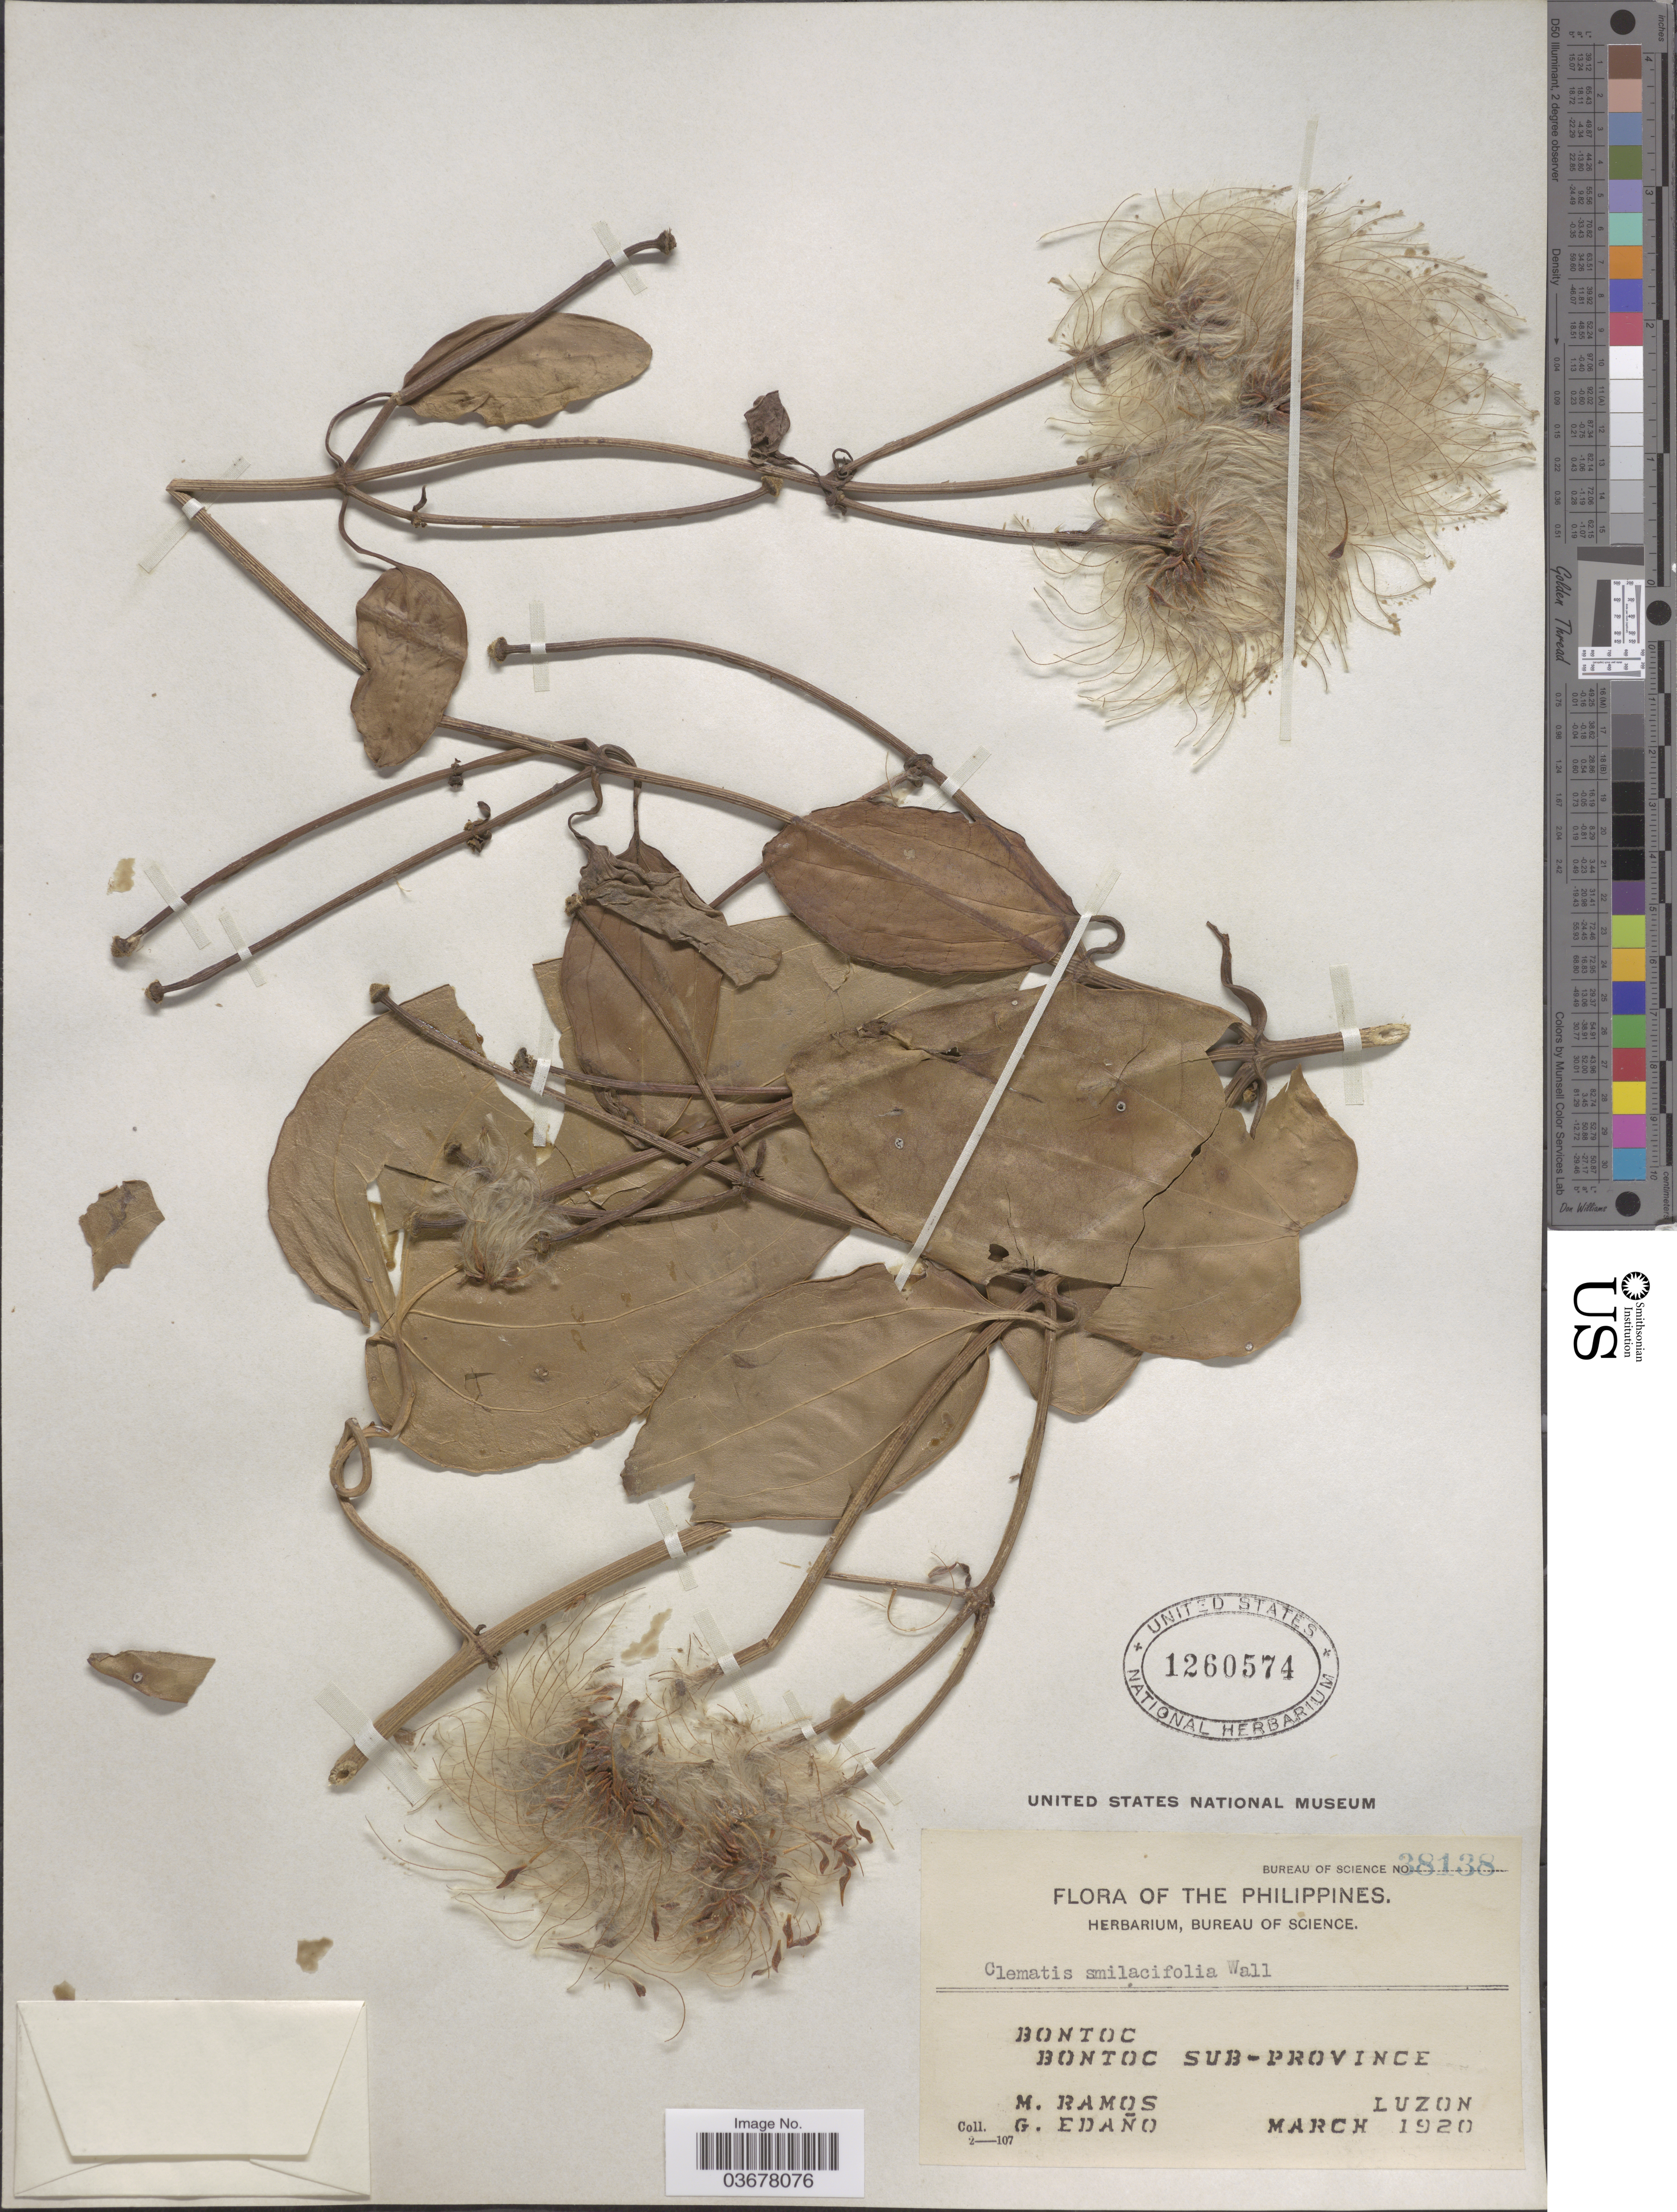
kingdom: Plantae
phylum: Tracheophyta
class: Magnoliopsida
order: Ranunculales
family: Ranunculaceae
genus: Clematis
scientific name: Clematis smilacifolia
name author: Wall.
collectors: M. Ramos & G. Edaño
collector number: Bureau of Science 38138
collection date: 1920-03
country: Philippines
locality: Bontoc. Bontoc Sub-Province.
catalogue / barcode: US 1260574